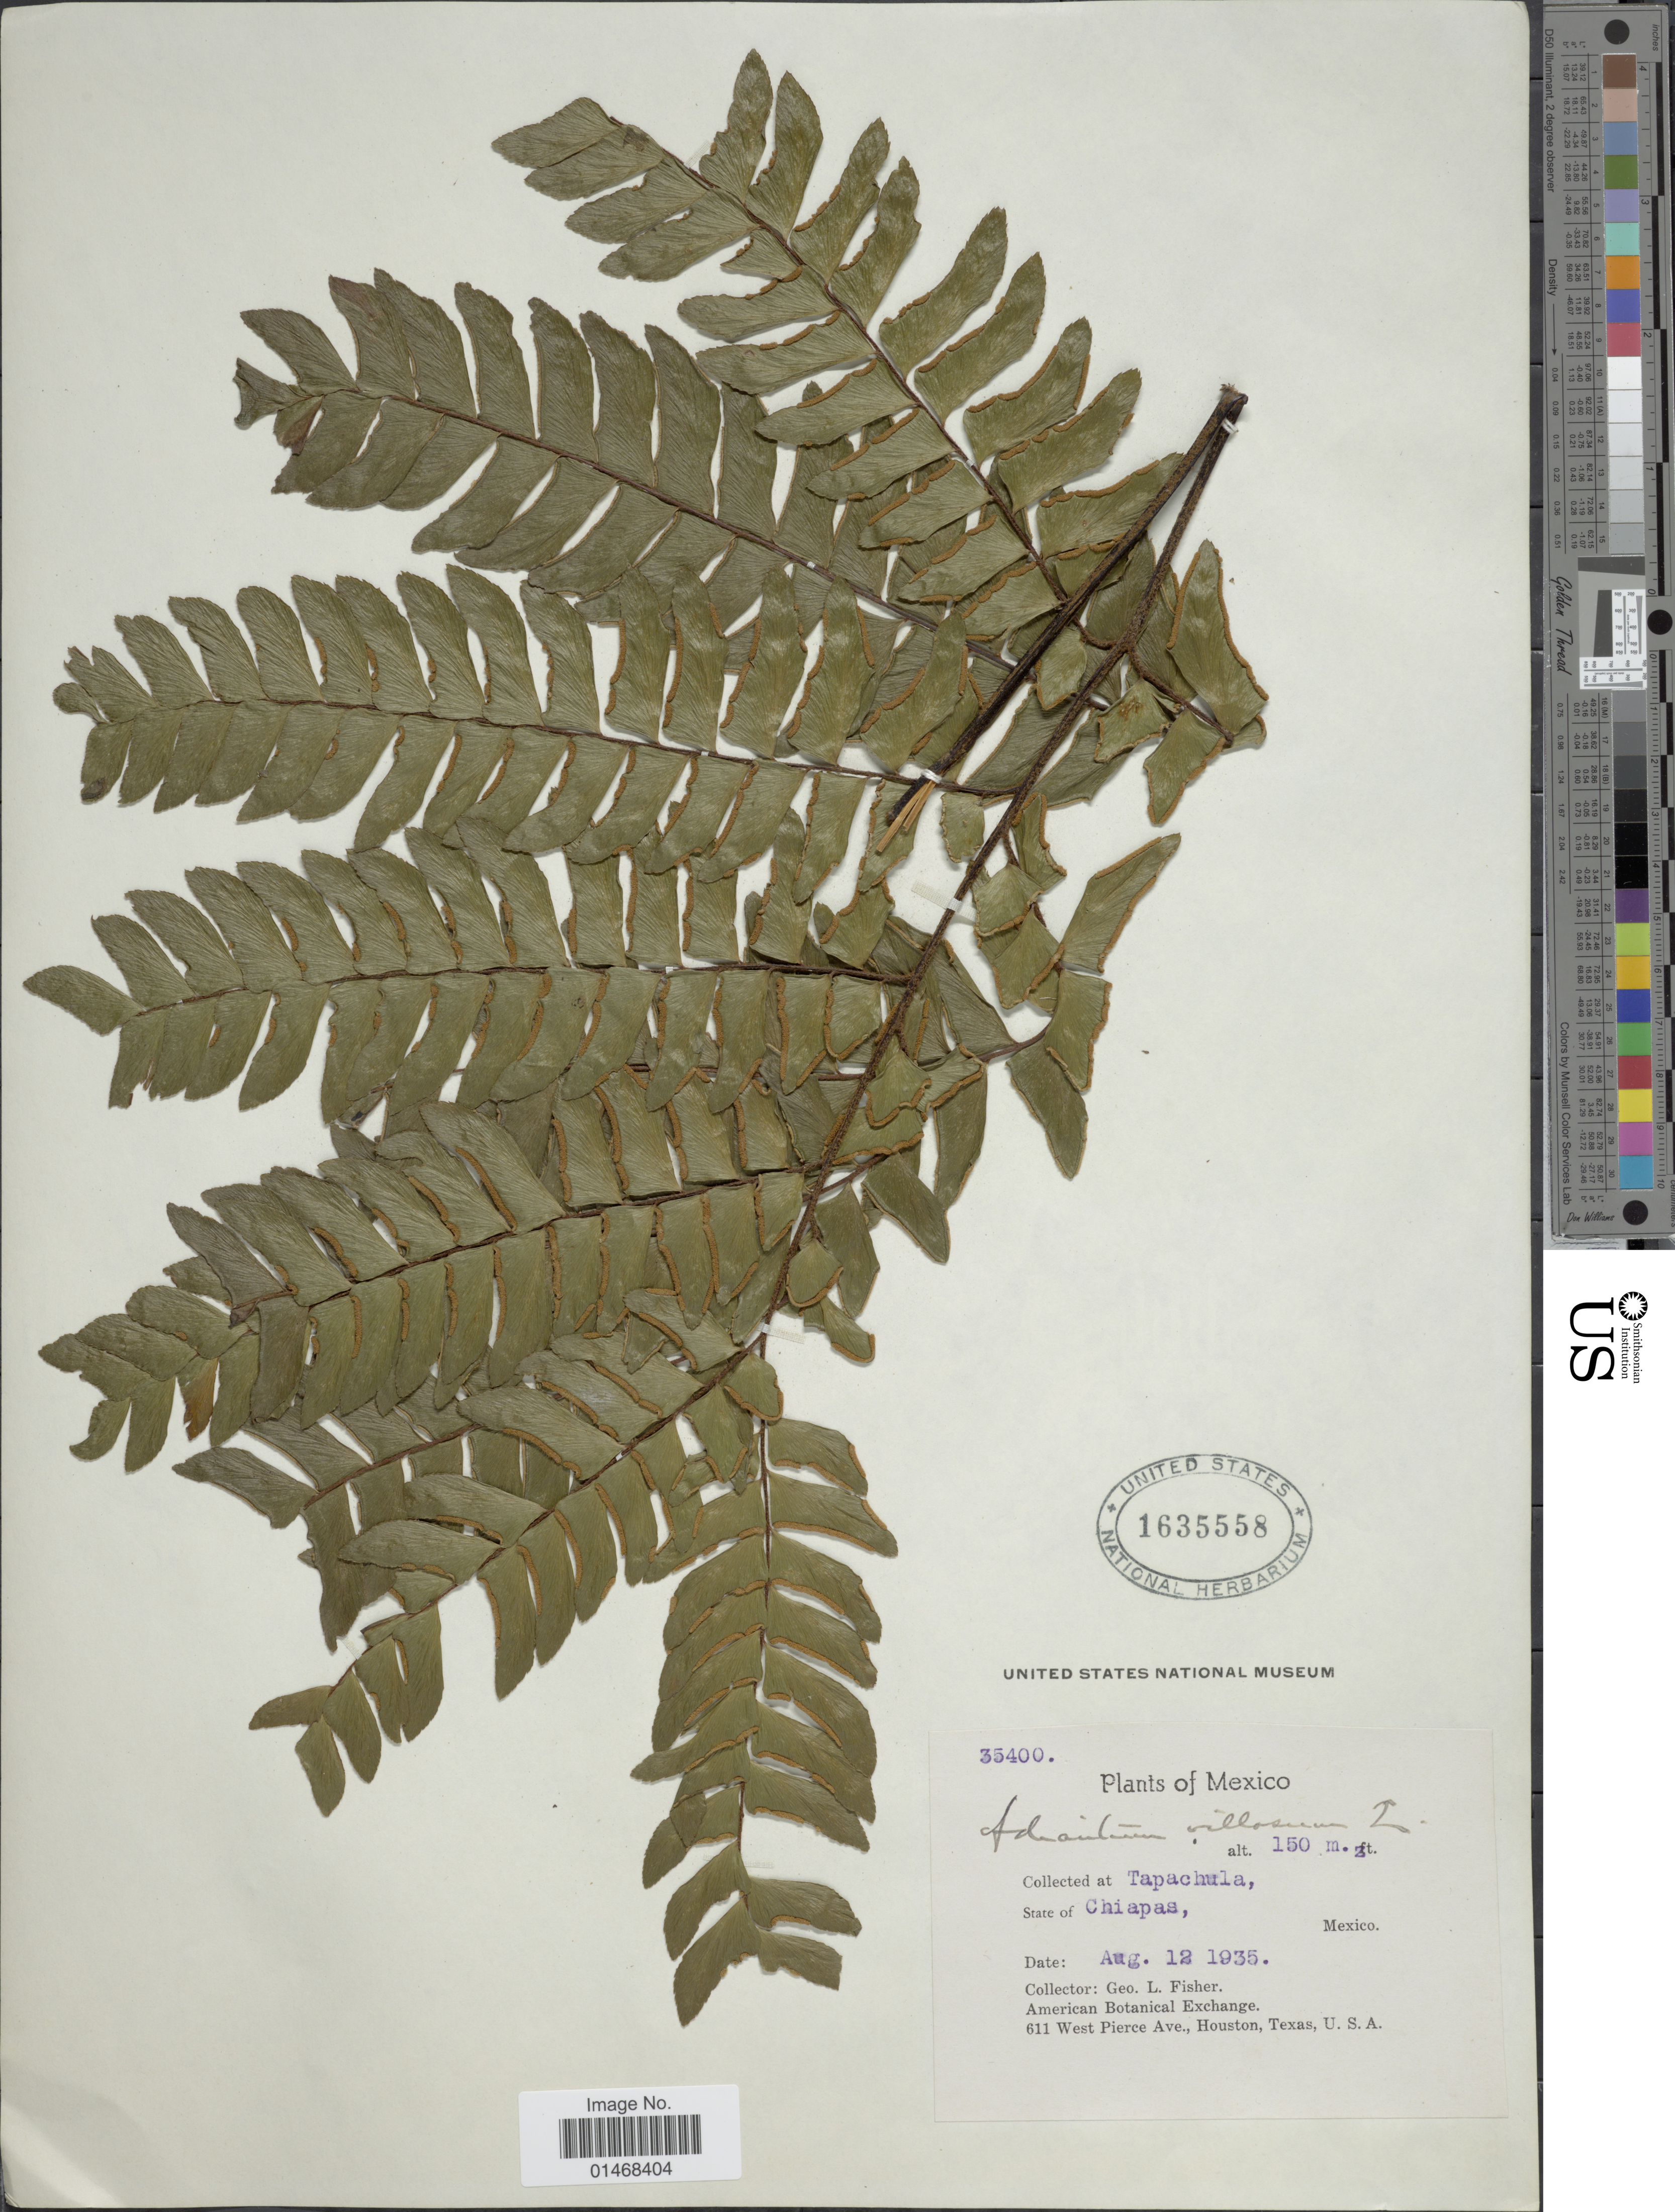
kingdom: Plantae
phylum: Tracheophyta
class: Polypodiopsida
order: Polypodiales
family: Pteridaceae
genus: Adiantum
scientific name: Adiantum villosum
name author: L.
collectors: G. L. Fisher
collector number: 35400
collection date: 1935-08-12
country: Mexico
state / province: Chiapas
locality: Tapachula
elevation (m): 150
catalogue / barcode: US 1635558